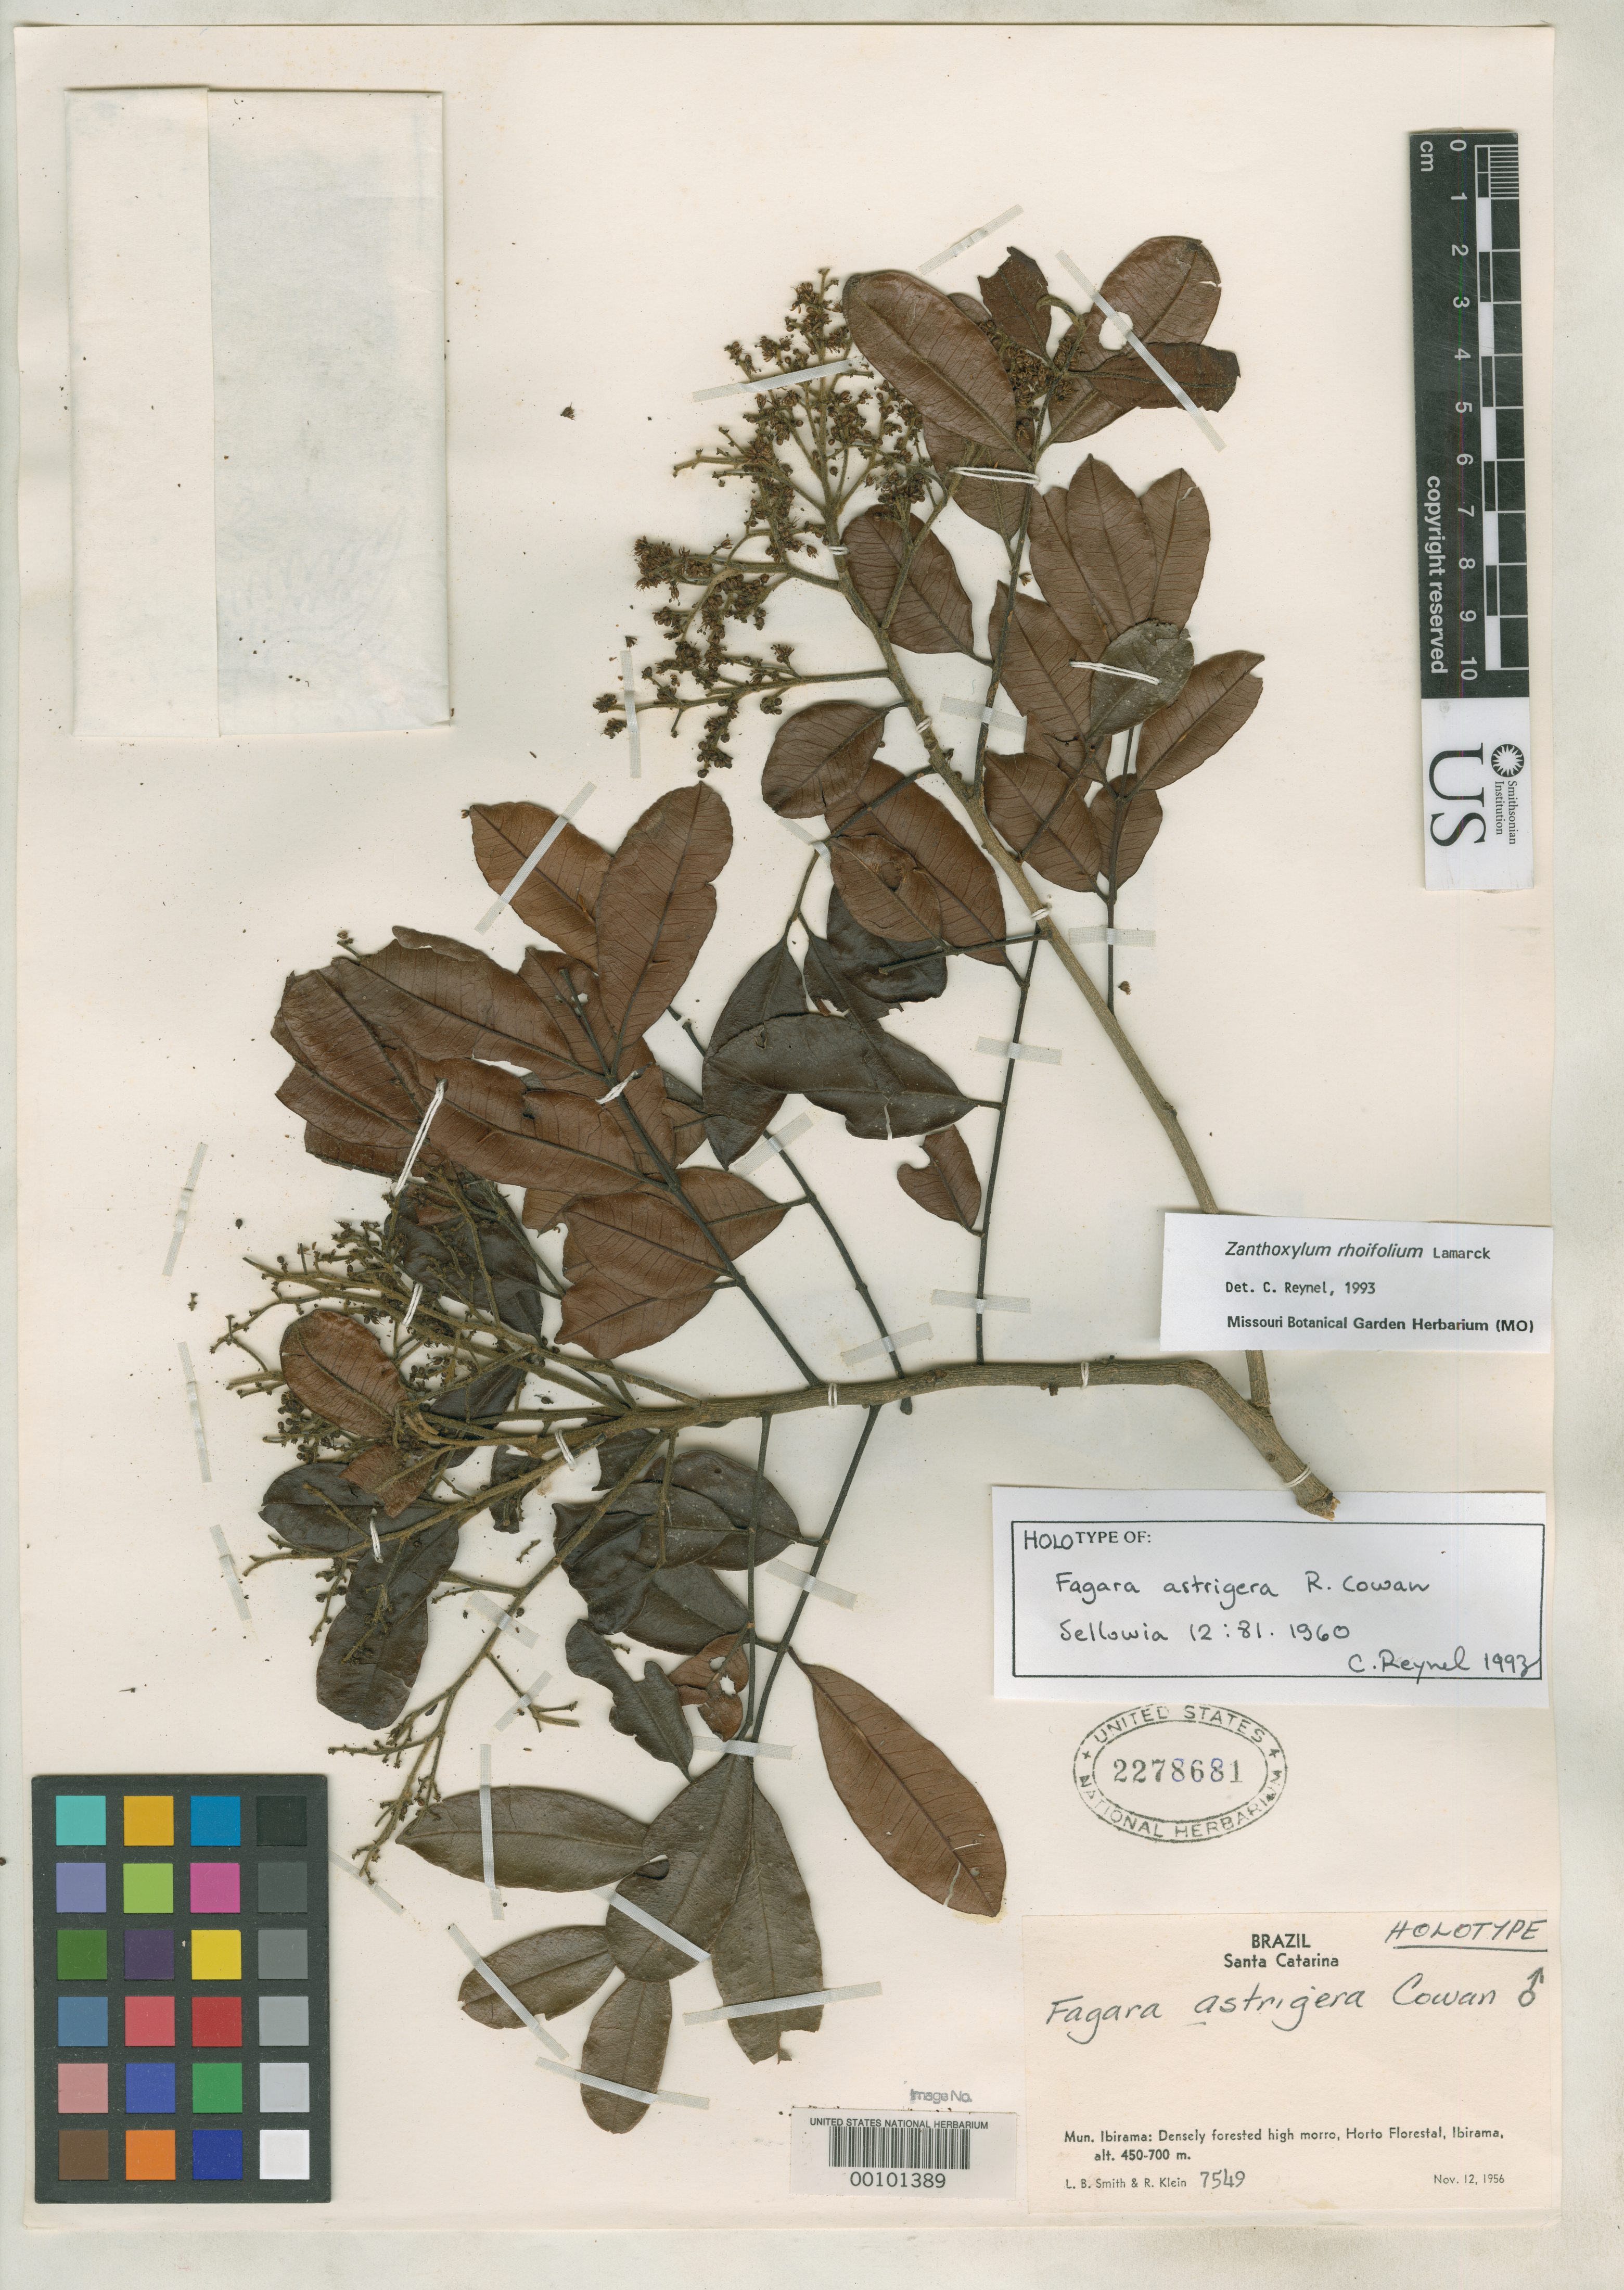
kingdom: Plantae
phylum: Tracheophyta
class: Magnoliopsida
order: Sapindales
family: Rutaceae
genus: Fagara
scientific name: Fagara astrigera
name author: R.S. Cowan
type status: Holotype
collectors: L. Smith & R. M. Klein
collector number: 7549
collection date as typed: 12 Nov 1956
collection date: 1956-11-12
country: Brazil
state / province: Santa Catarina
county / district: Ibirama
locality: Horto Florestal.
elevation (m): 450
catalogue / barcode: US 2278681